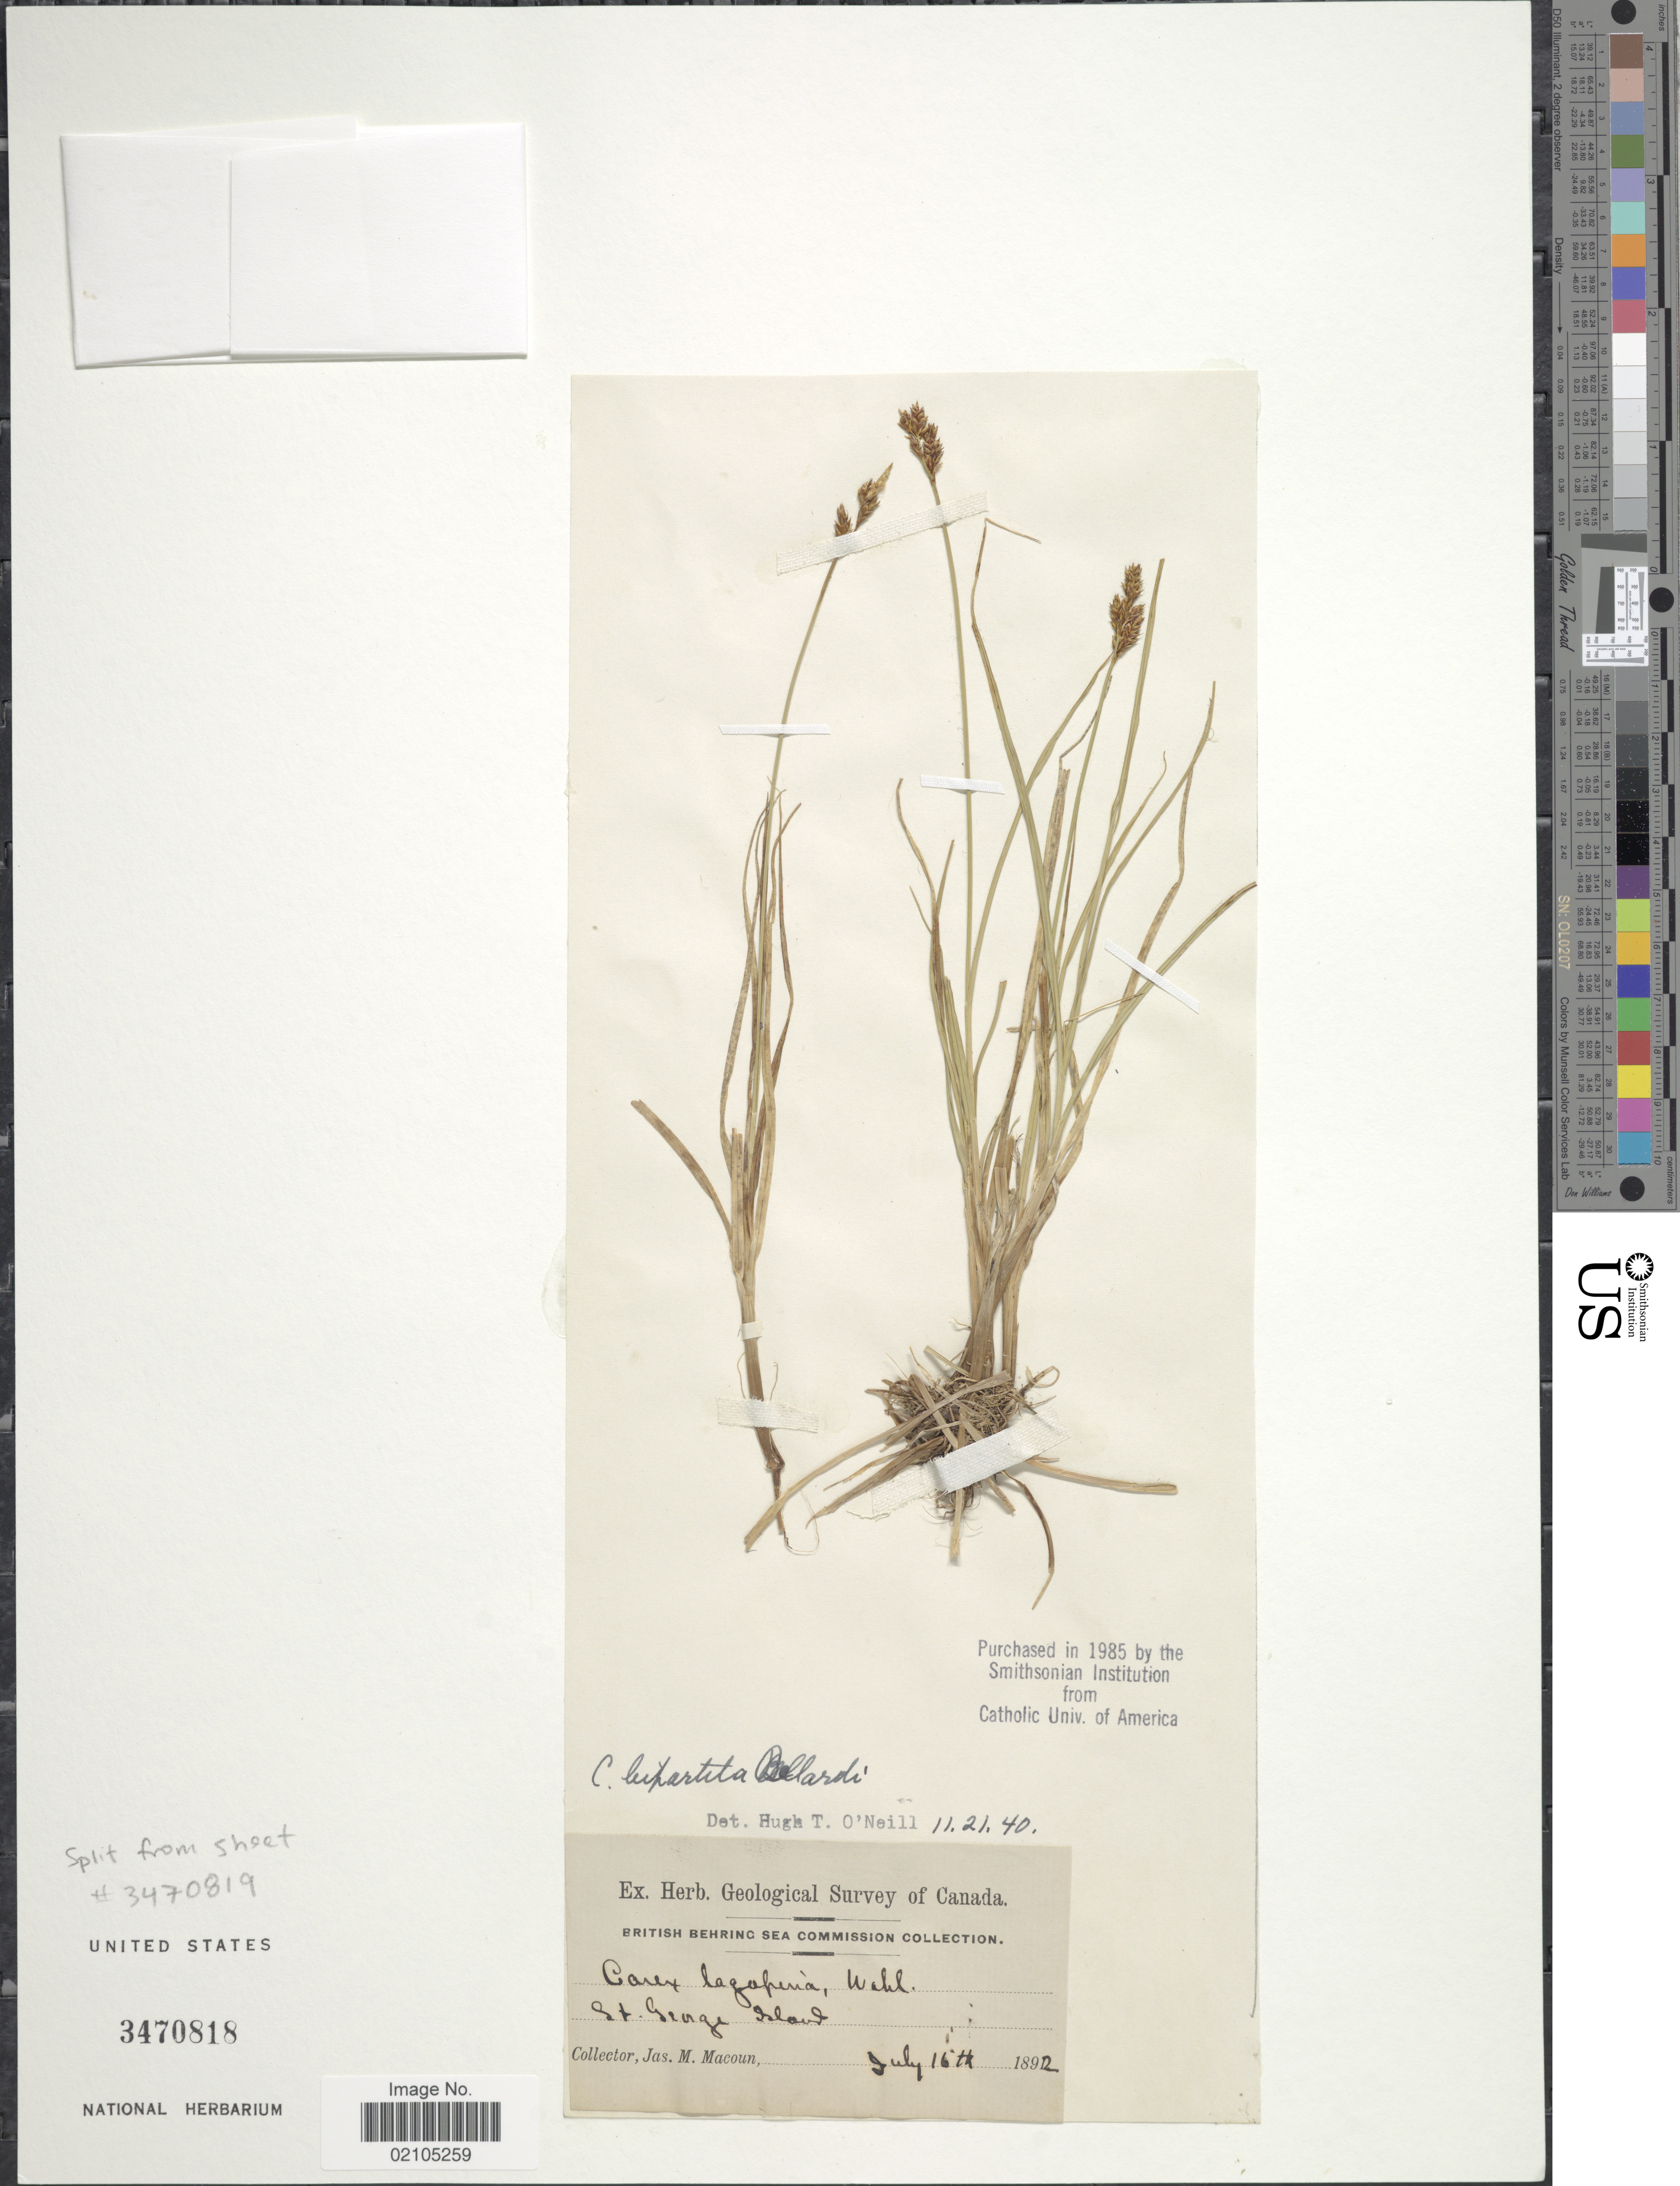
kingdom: Plantae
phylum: Tracheophyta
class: Liliopsida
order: Poales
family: Cyperaceae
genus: Carex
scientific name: Carex lachenalii subsp. lachenalii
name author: Schkuhr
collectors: J. M. Macoun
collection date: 1892-07-16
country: United States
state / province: Alaska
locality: St. George Island.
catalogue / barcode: US 3470818